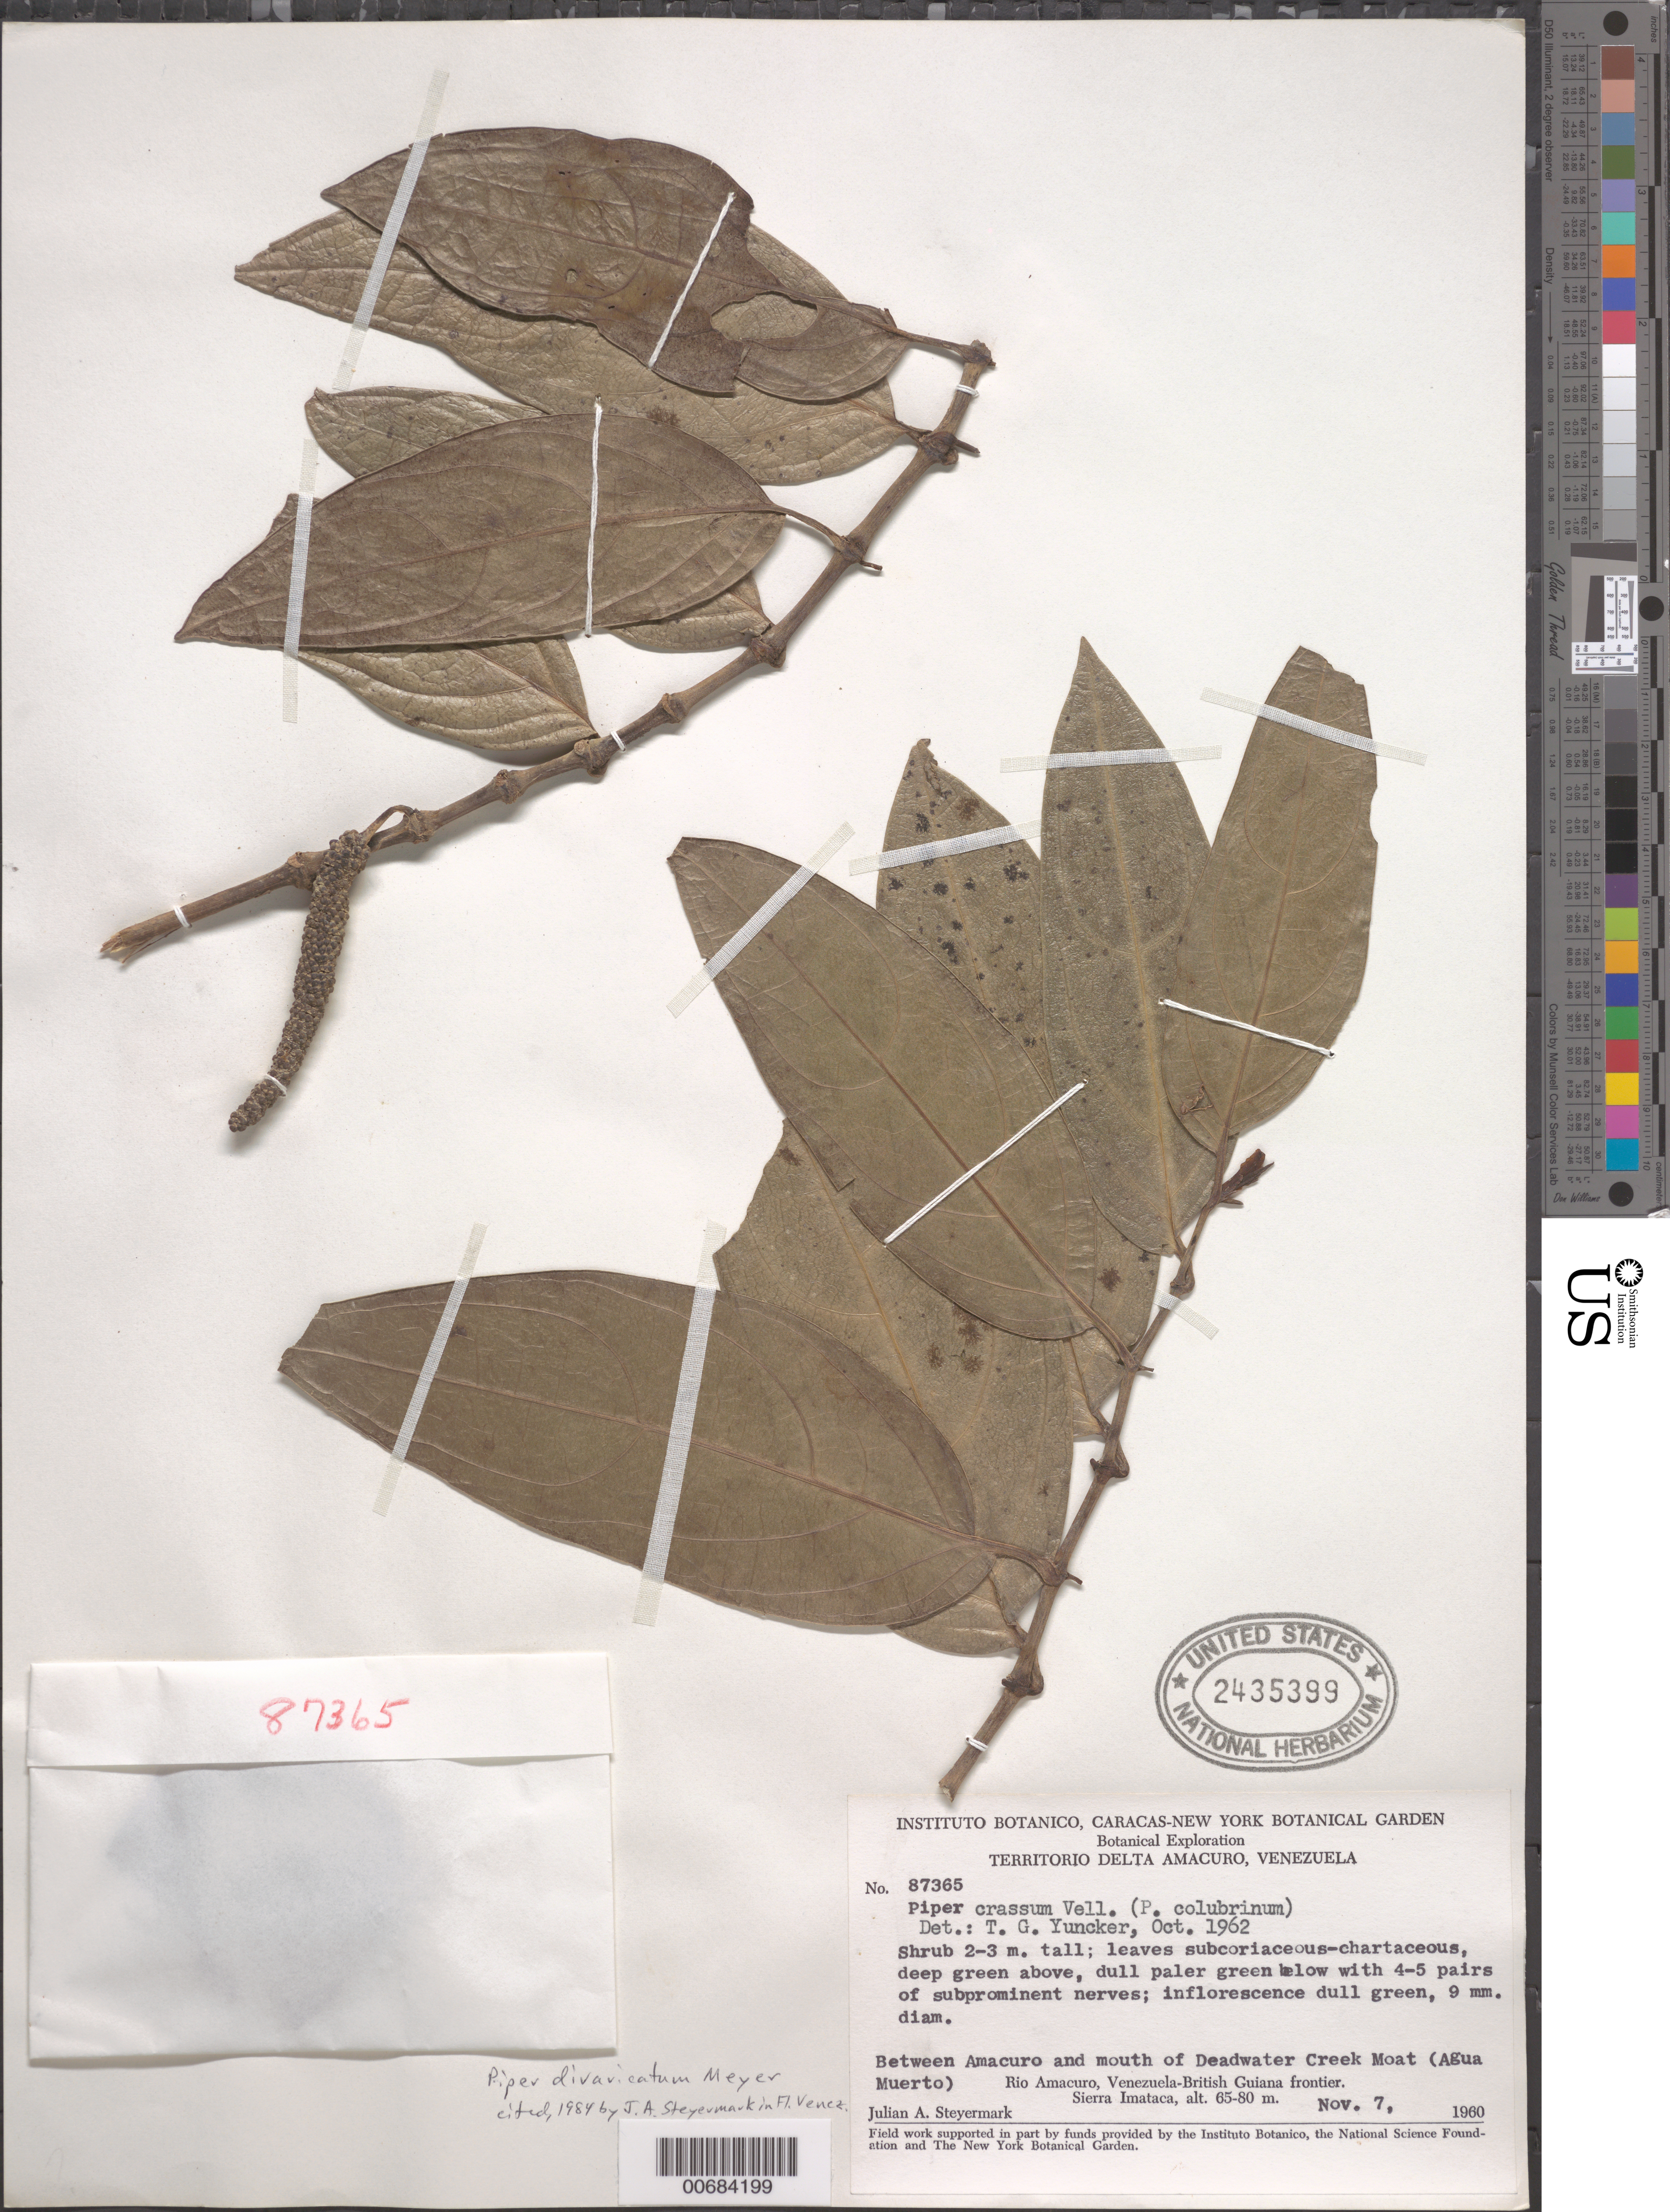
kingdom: Plantae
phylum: Tracheophyta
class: Magnoliopsida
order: Piperales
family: Piperaceae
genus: Piper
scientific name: Piper divaricatum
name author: G. Mey.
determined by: Steyermark, Julian A., (VEN)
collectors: J. Steyermark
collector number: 87365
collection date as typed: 7-Nov-60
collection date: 1960-11-07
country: Venezuela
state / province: Delta Amacuro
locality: Río Amacuro to mouth of Deadwater Creek Moat (Agua Muerto), Sierra Imataca, Venezuela-Guyana border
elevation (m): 65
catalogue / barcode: US 2435399